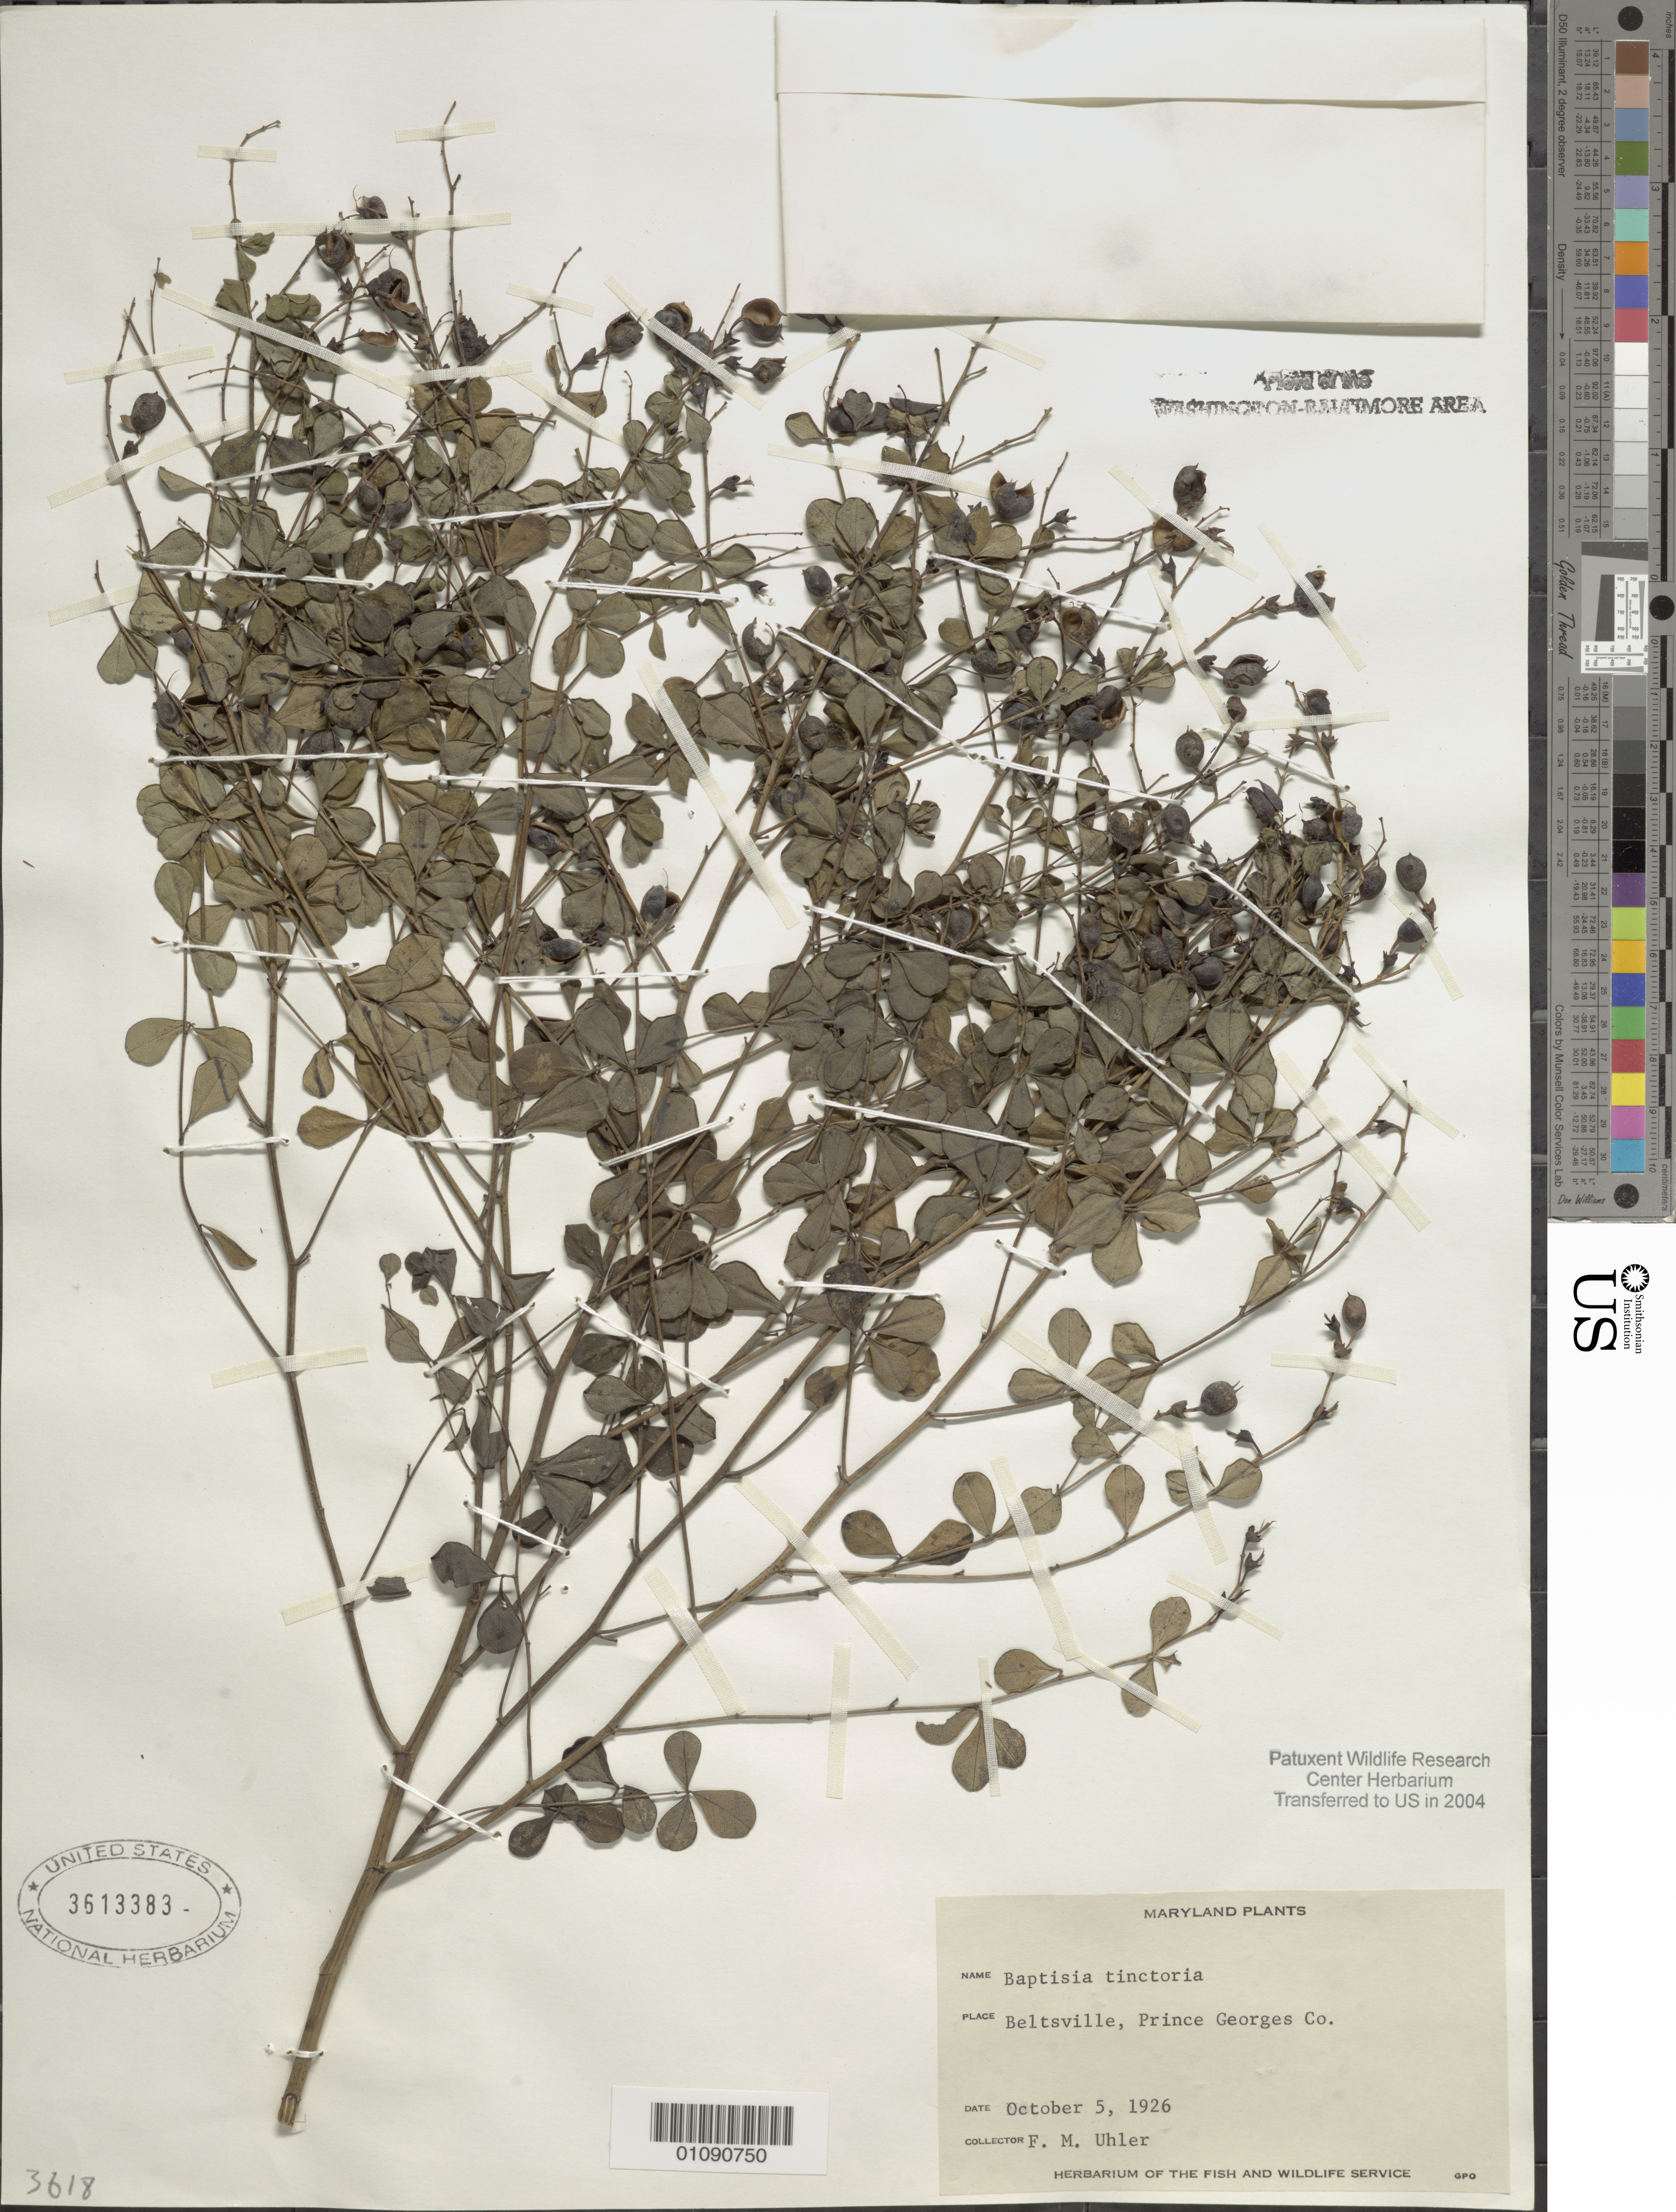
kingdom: Plantae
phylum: Tracheophyta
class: Magnoliopsida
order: Fabales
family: Fabaceae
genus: Baptisia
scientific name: Baptisia tinctoria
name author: (L.) R. Br.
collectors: F. M. Uhler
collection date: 1926-10-05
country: United States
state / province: Maryland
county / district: Prince George's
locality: Beltsville.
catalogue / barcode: US 3613383